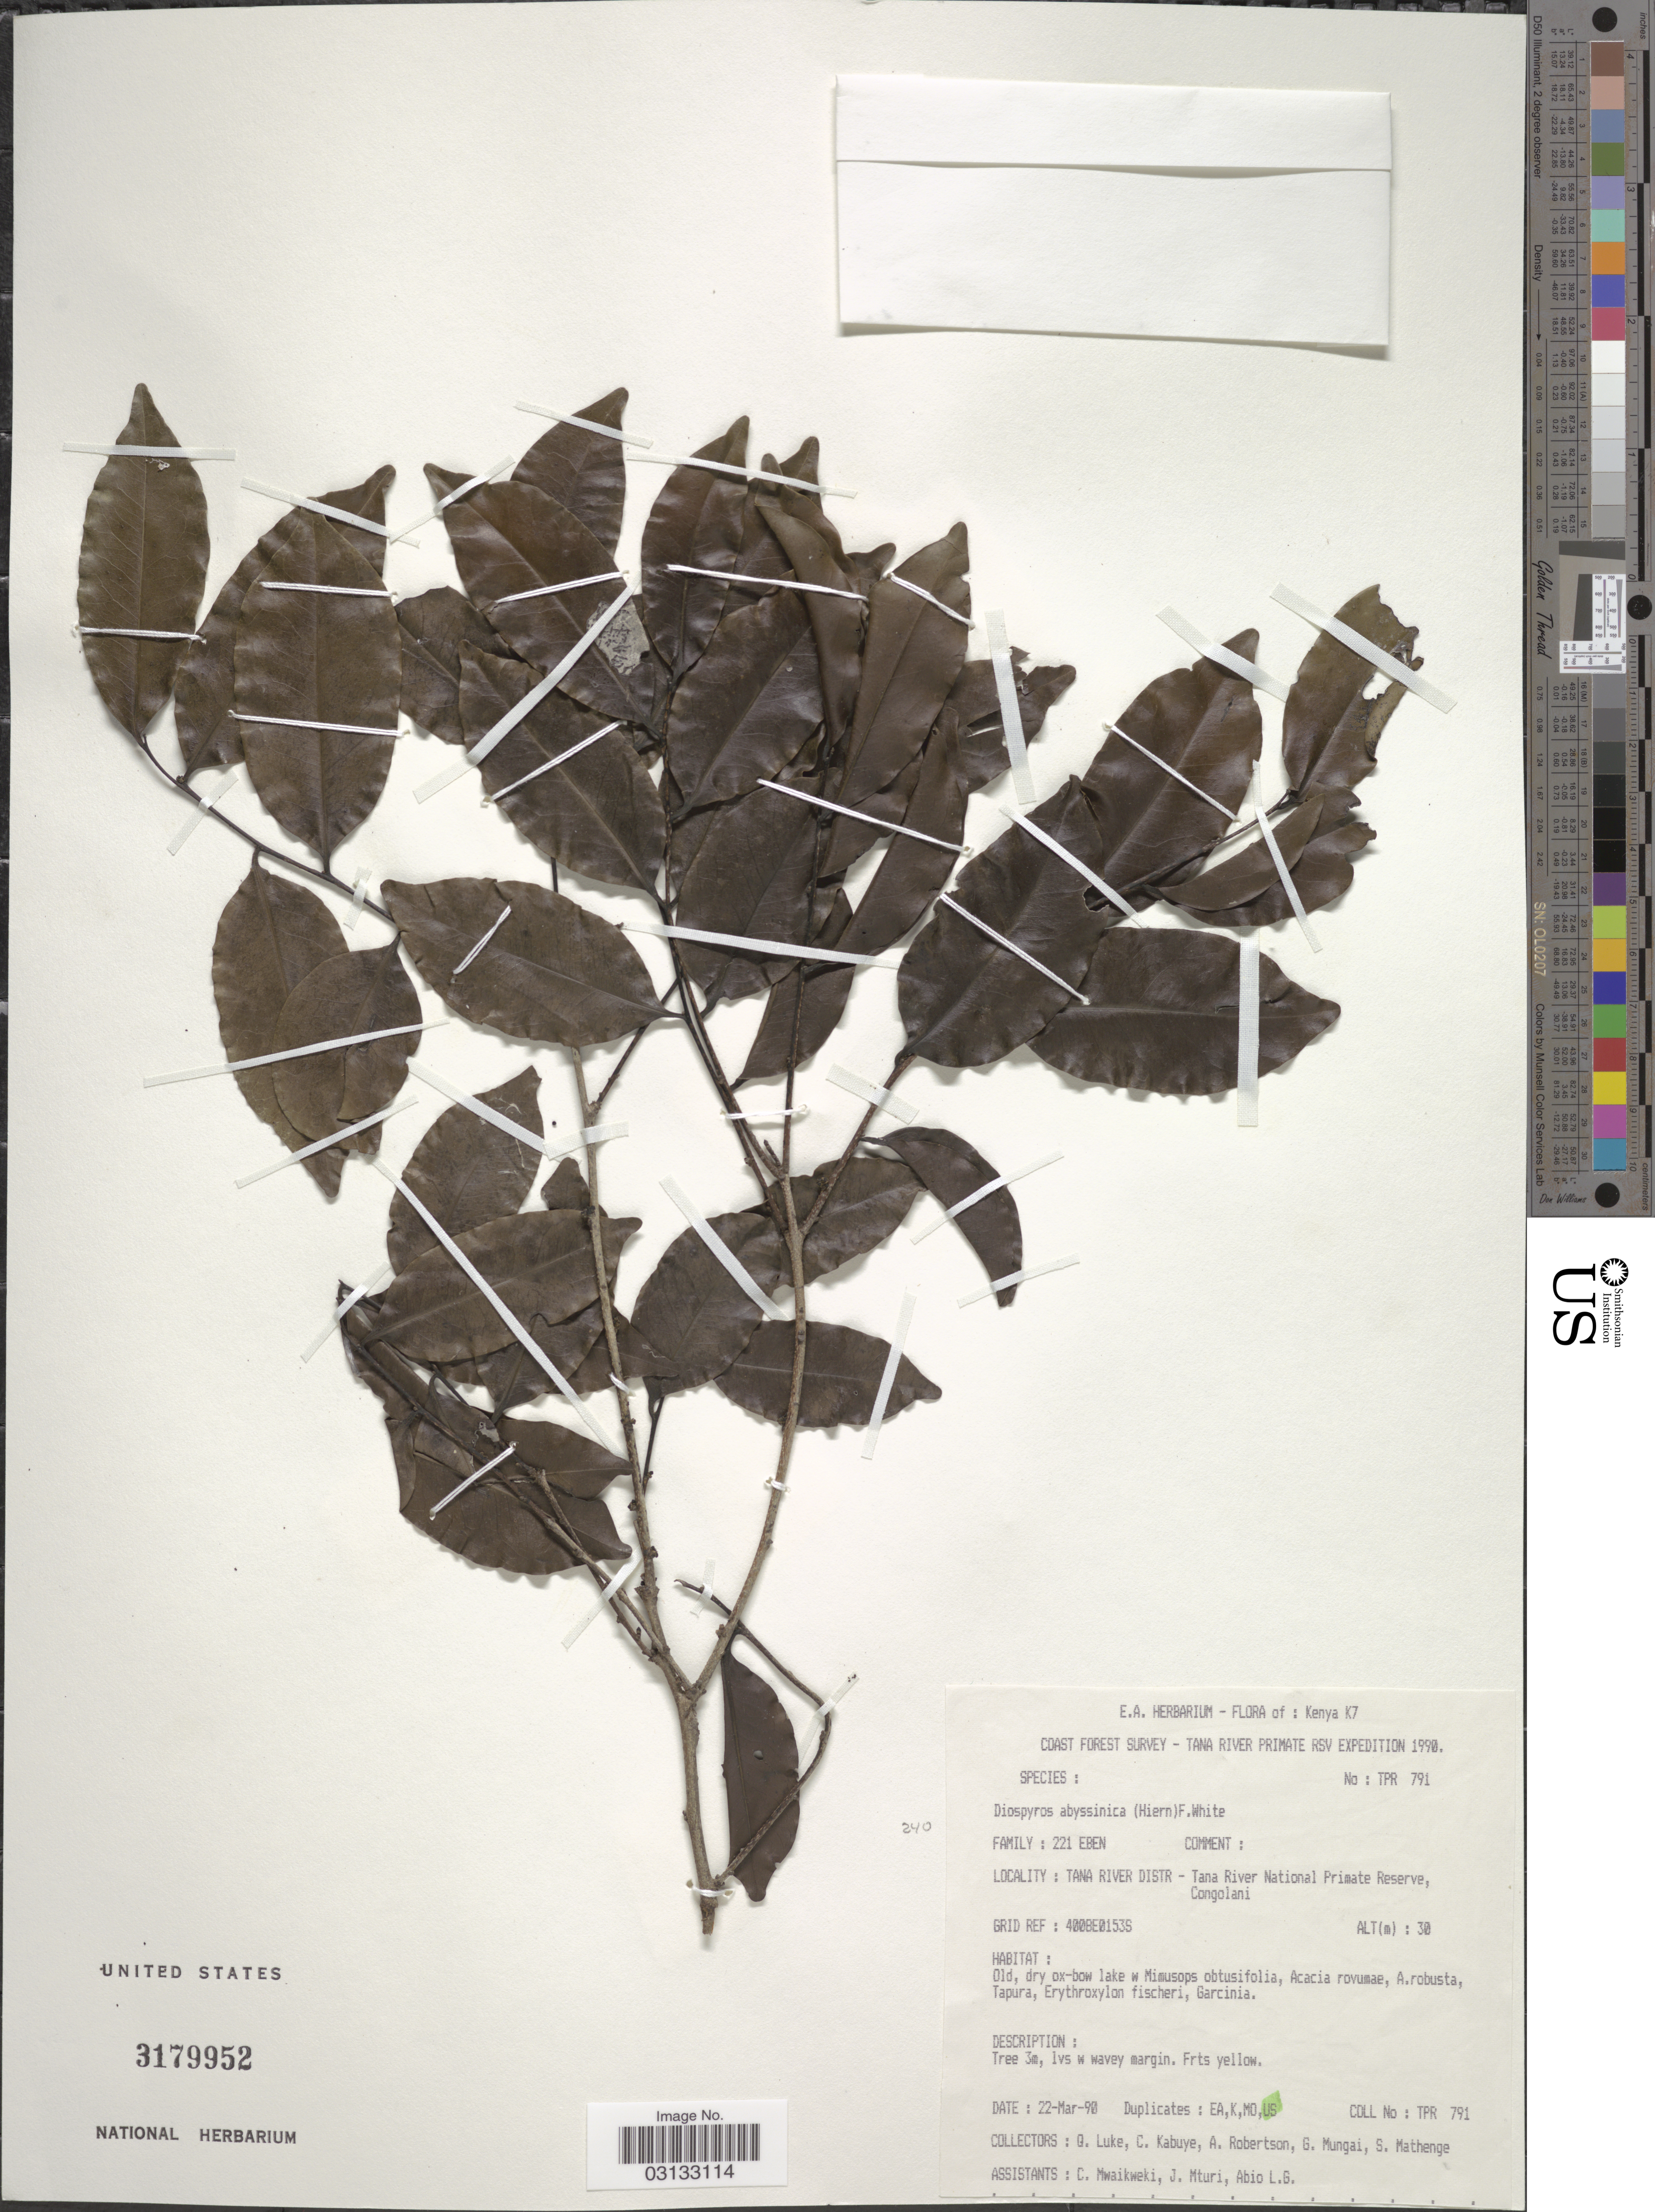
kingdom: Plantae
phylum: Tracheophyta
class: Magnoliopsida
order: Ericales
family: Ebenaceae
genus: Diospyros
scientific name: Diospyros abyssinica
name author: (Hiern) F. White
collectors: Q. Luke, C. Kabuye, A. Robertson, G. Mungai & et al.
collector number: TPR 791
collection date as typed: Transcribed d/m/y: 22/3/90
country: Kenya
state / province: Tana River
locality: Kenya K7, Coast Forest Survey - Tana River Primate RSV, Tana River Distr - Tana River National Primate Reserve, Congolani.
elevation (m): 30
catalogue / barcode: US 3179952